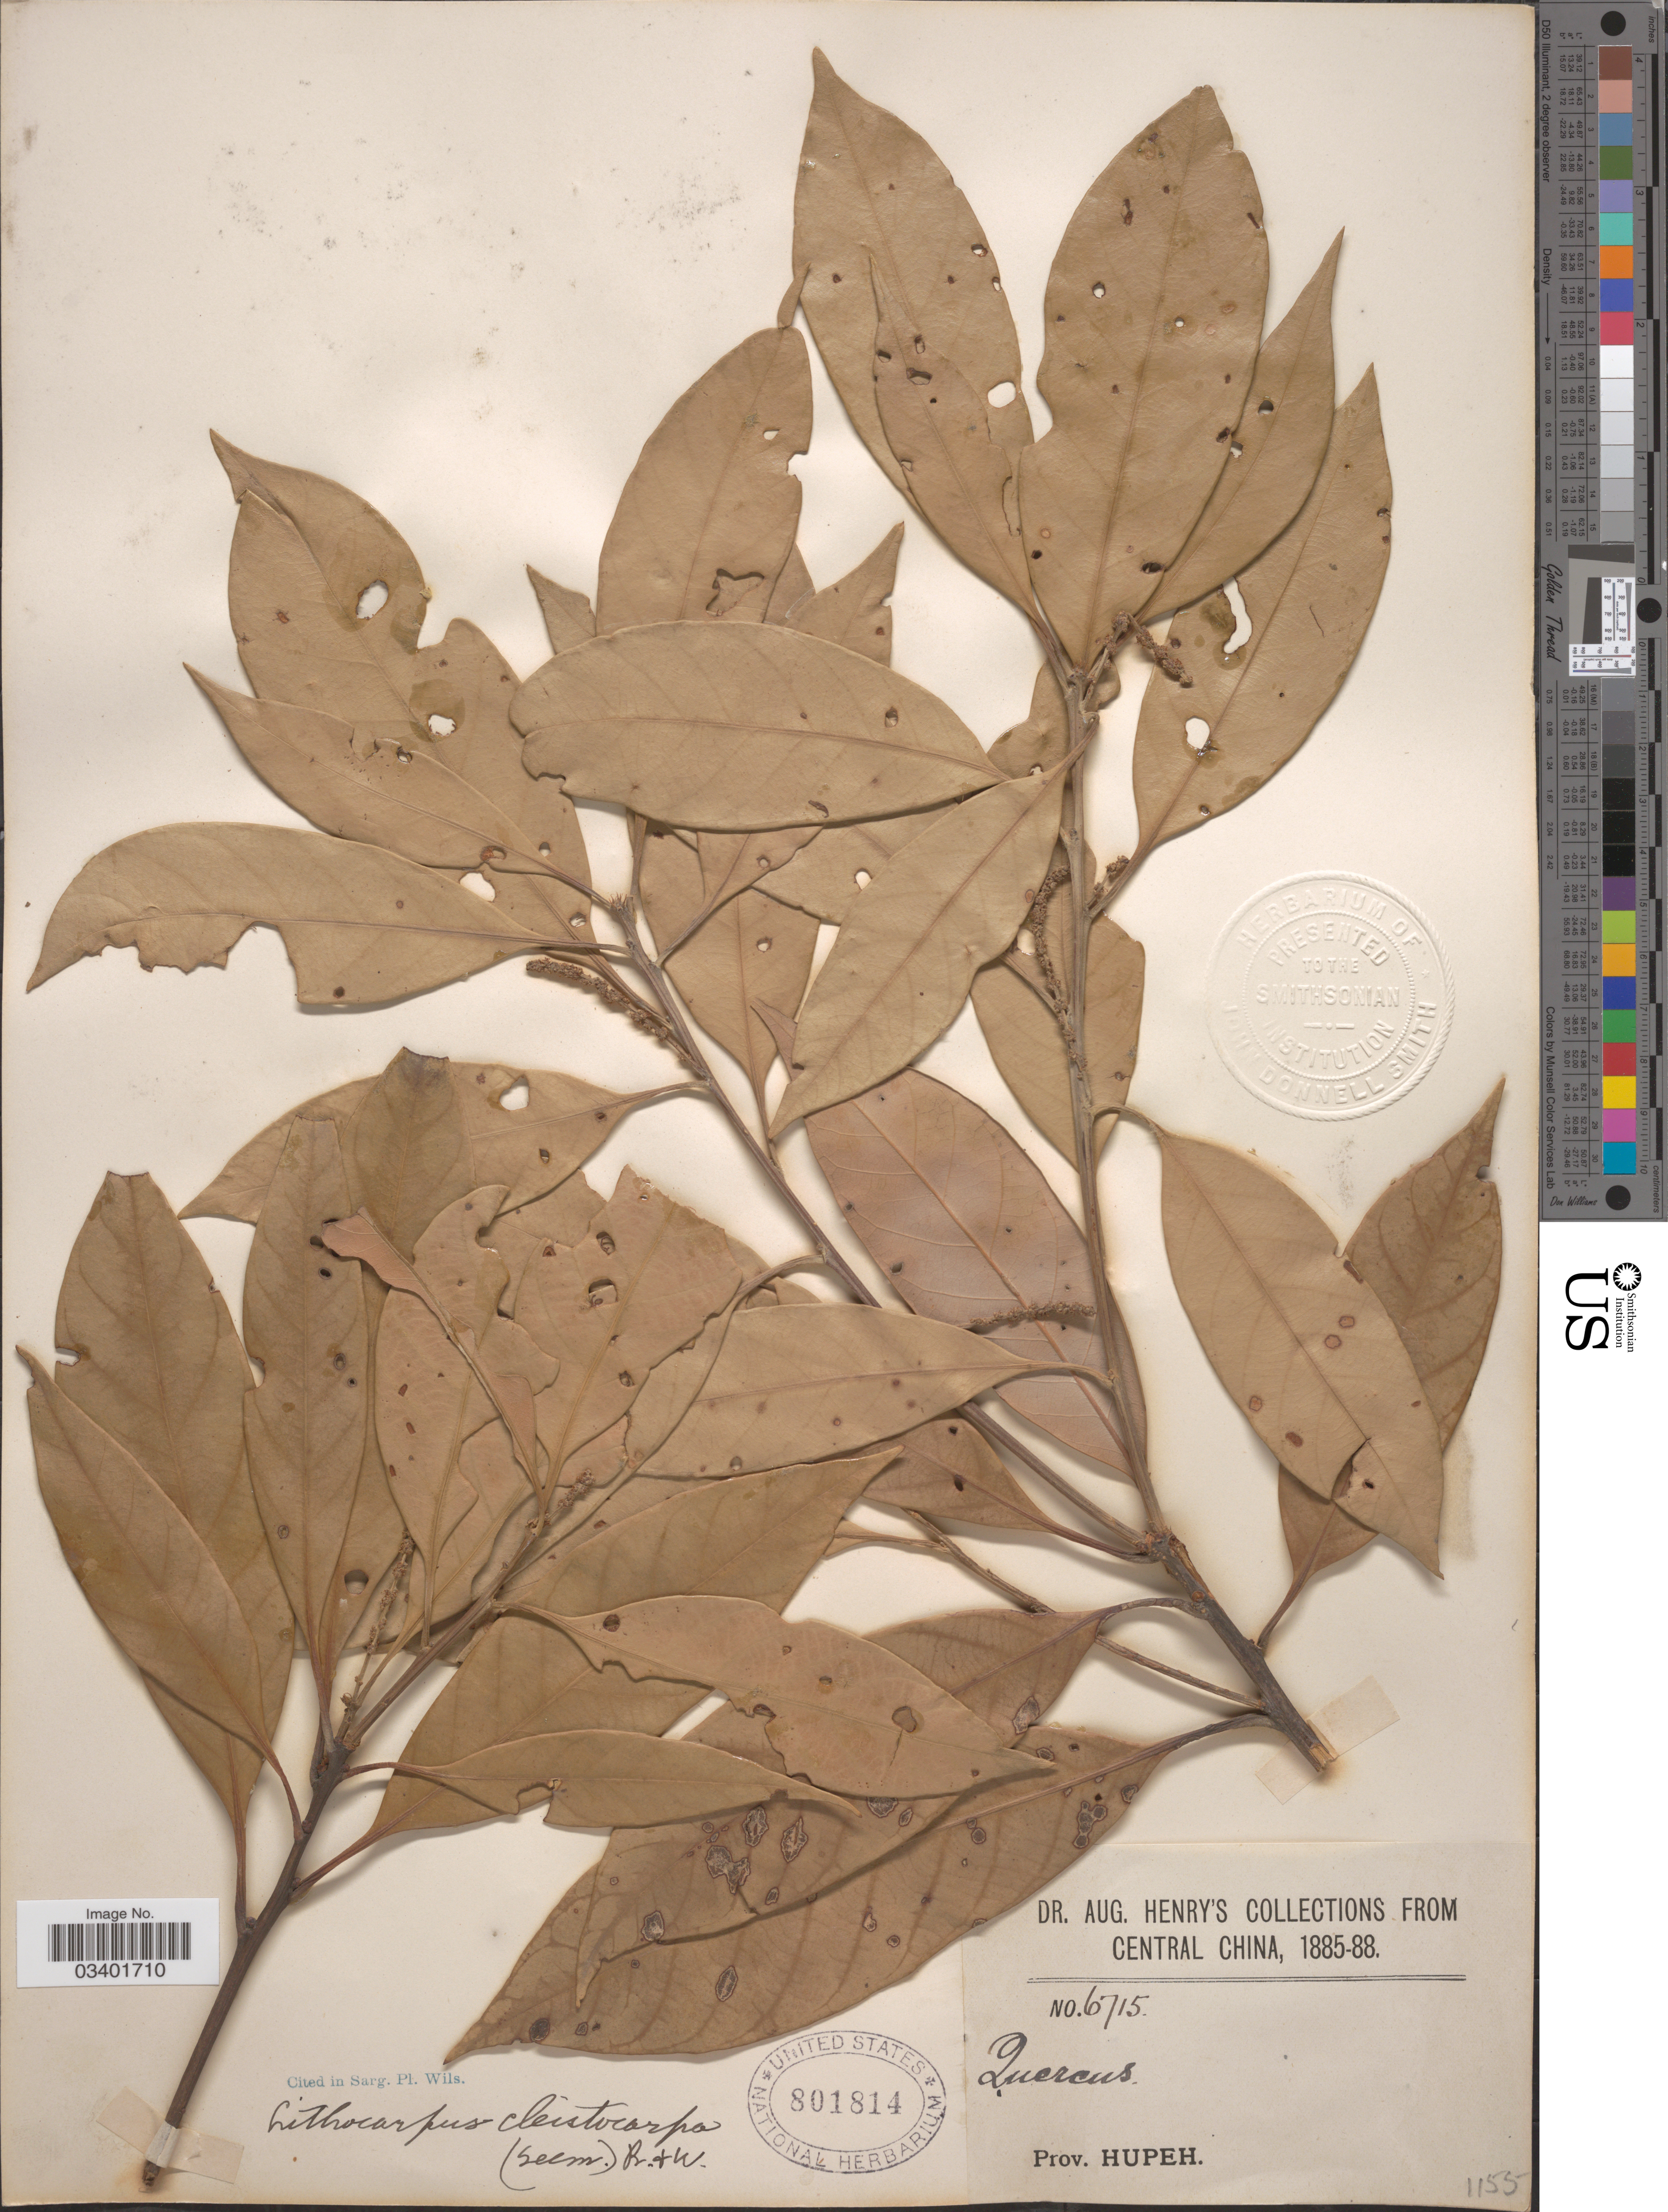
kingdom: Plantae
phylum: Tracheophyta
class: Magnoliopsida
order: Fagales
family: Fagaceae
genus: Lithocarpus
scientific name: Lithocarpus cleistocarpus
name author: (Seemen) Rehder & E.H. Wilson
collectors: A. Henry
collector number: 6715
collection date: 1885/1888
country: China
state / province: Hubei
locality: Central China, Prov. Hupeh.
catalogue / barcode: US 801814